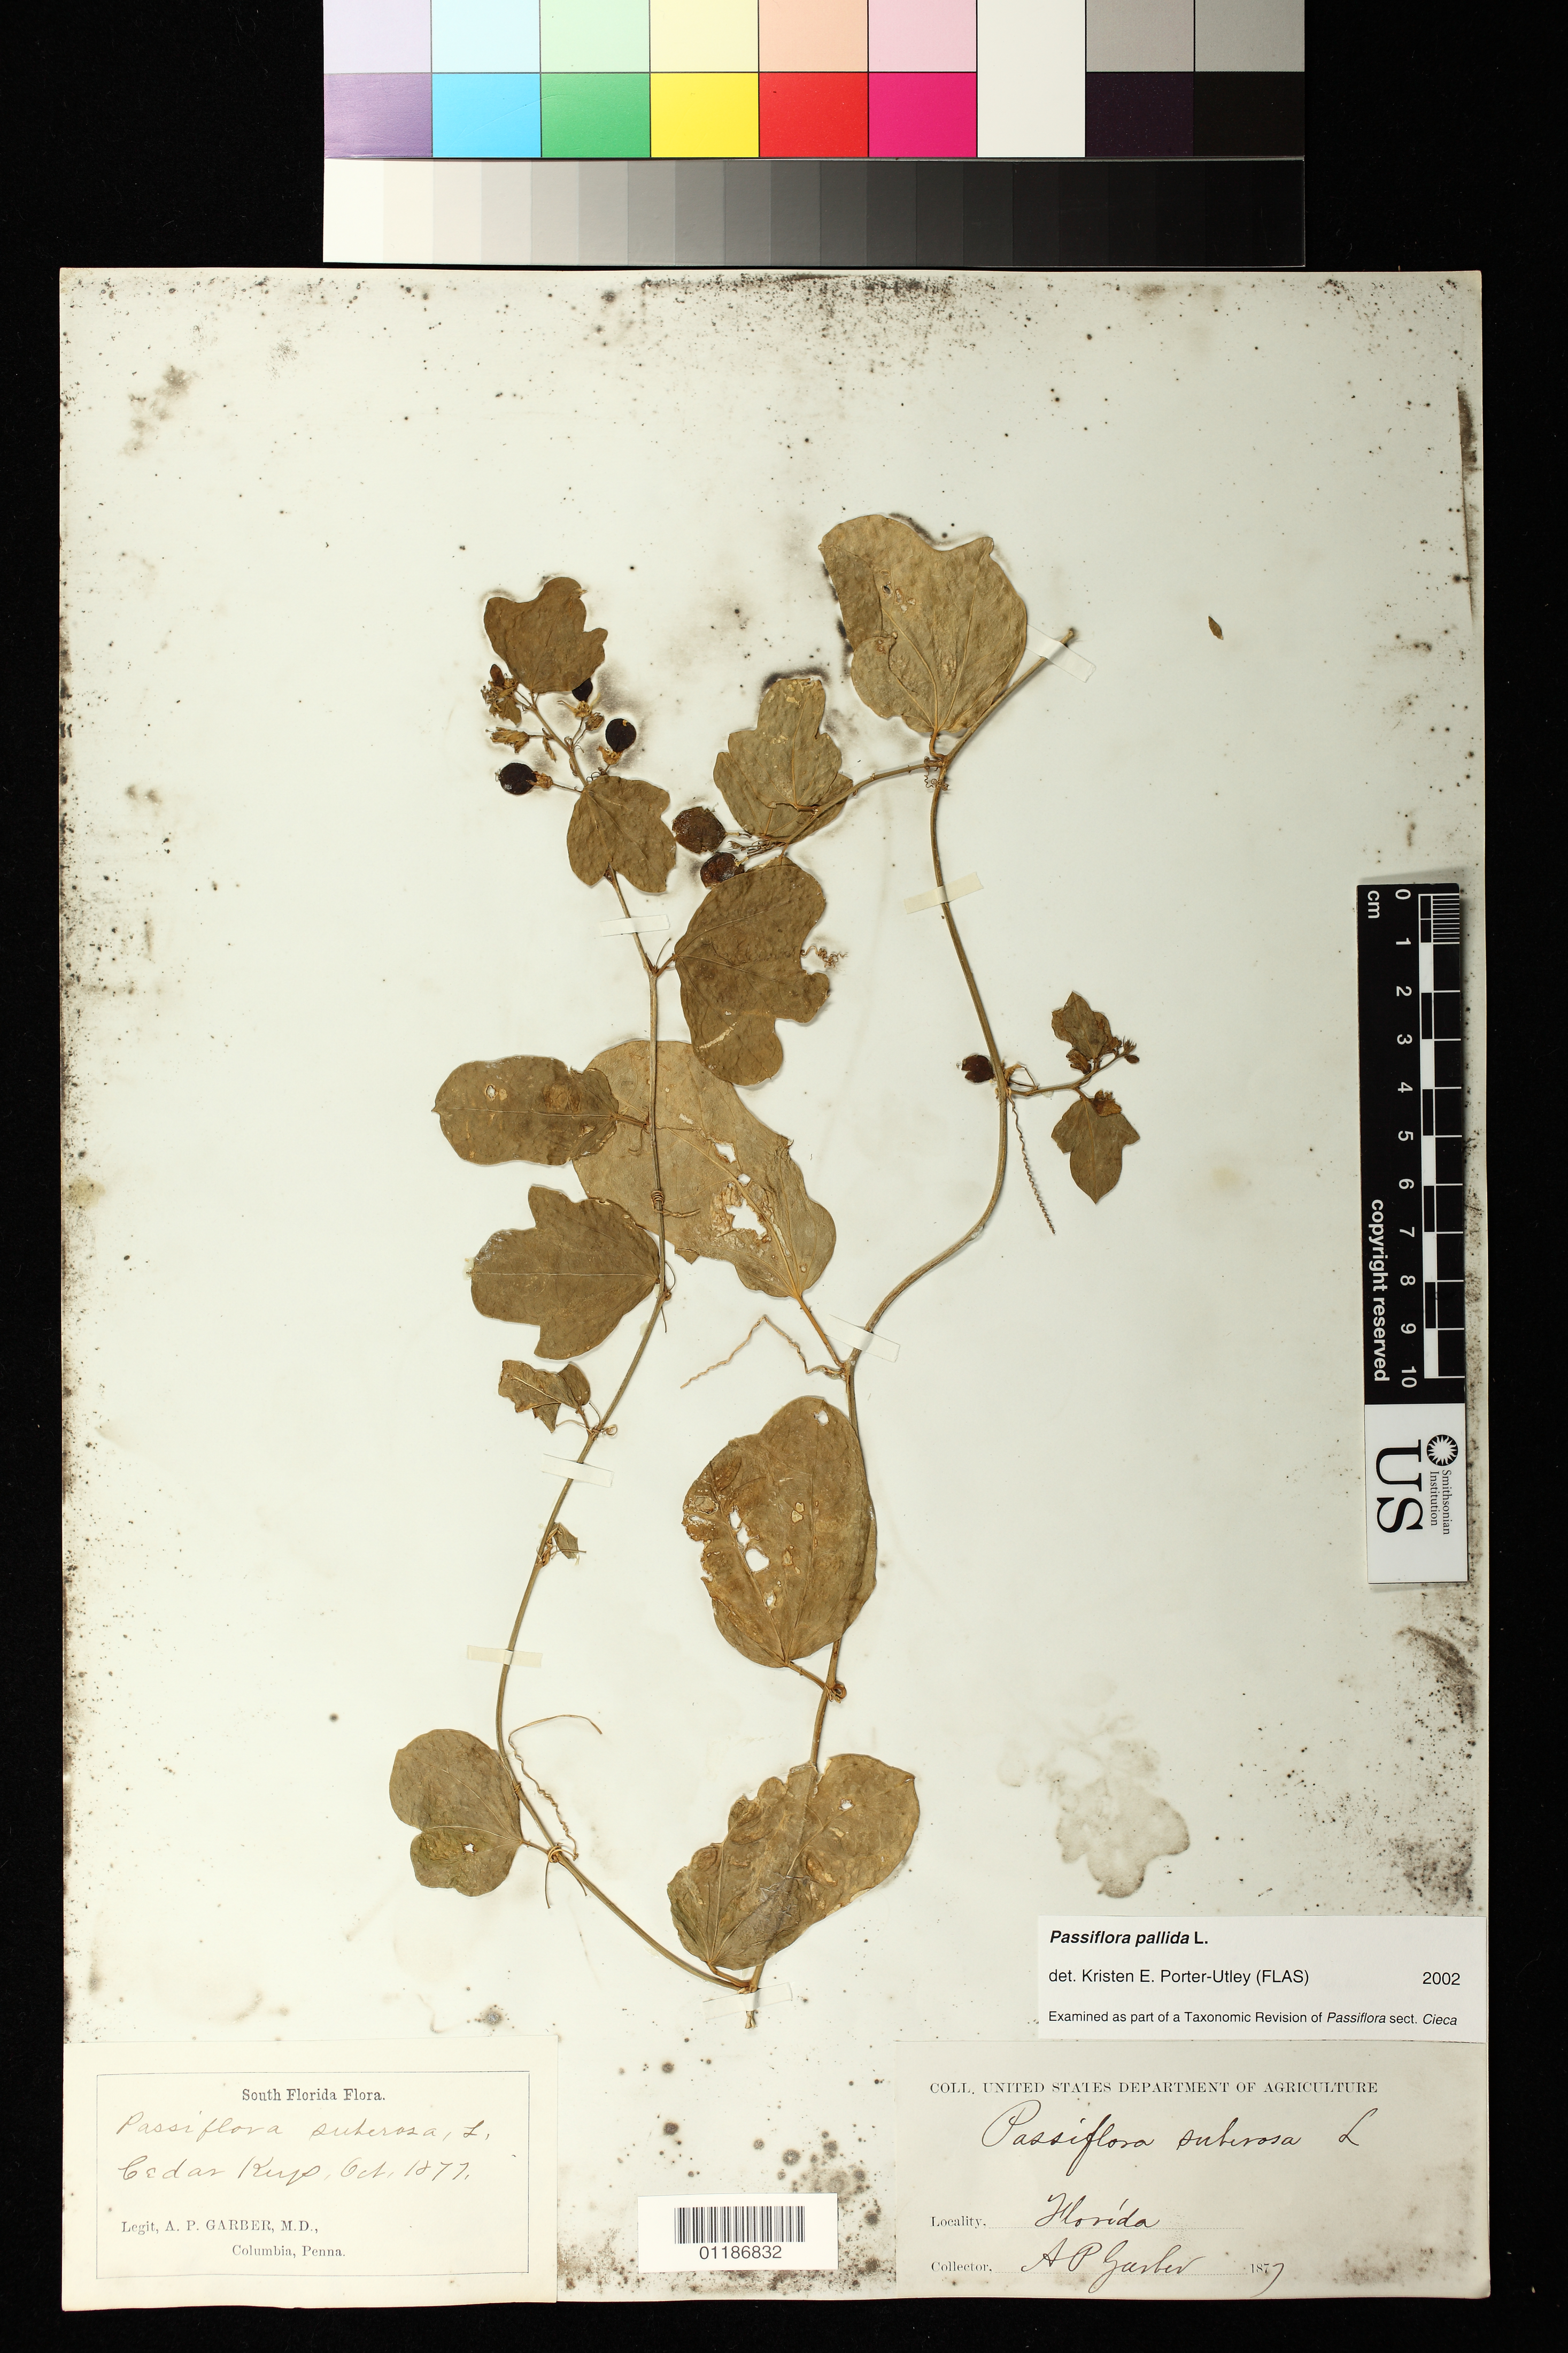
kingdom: Plantae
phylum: Tracheophyta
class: Magnoliopsida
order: Malpighiales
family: Passifloraceae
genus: Passiflora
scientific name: Passiflora pallida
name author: L.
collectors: A. P. Garber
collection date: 1877-10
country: United States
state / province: Florida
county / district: Levy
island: Cedar Keys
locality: Cedar Keys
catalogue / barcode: US 101463